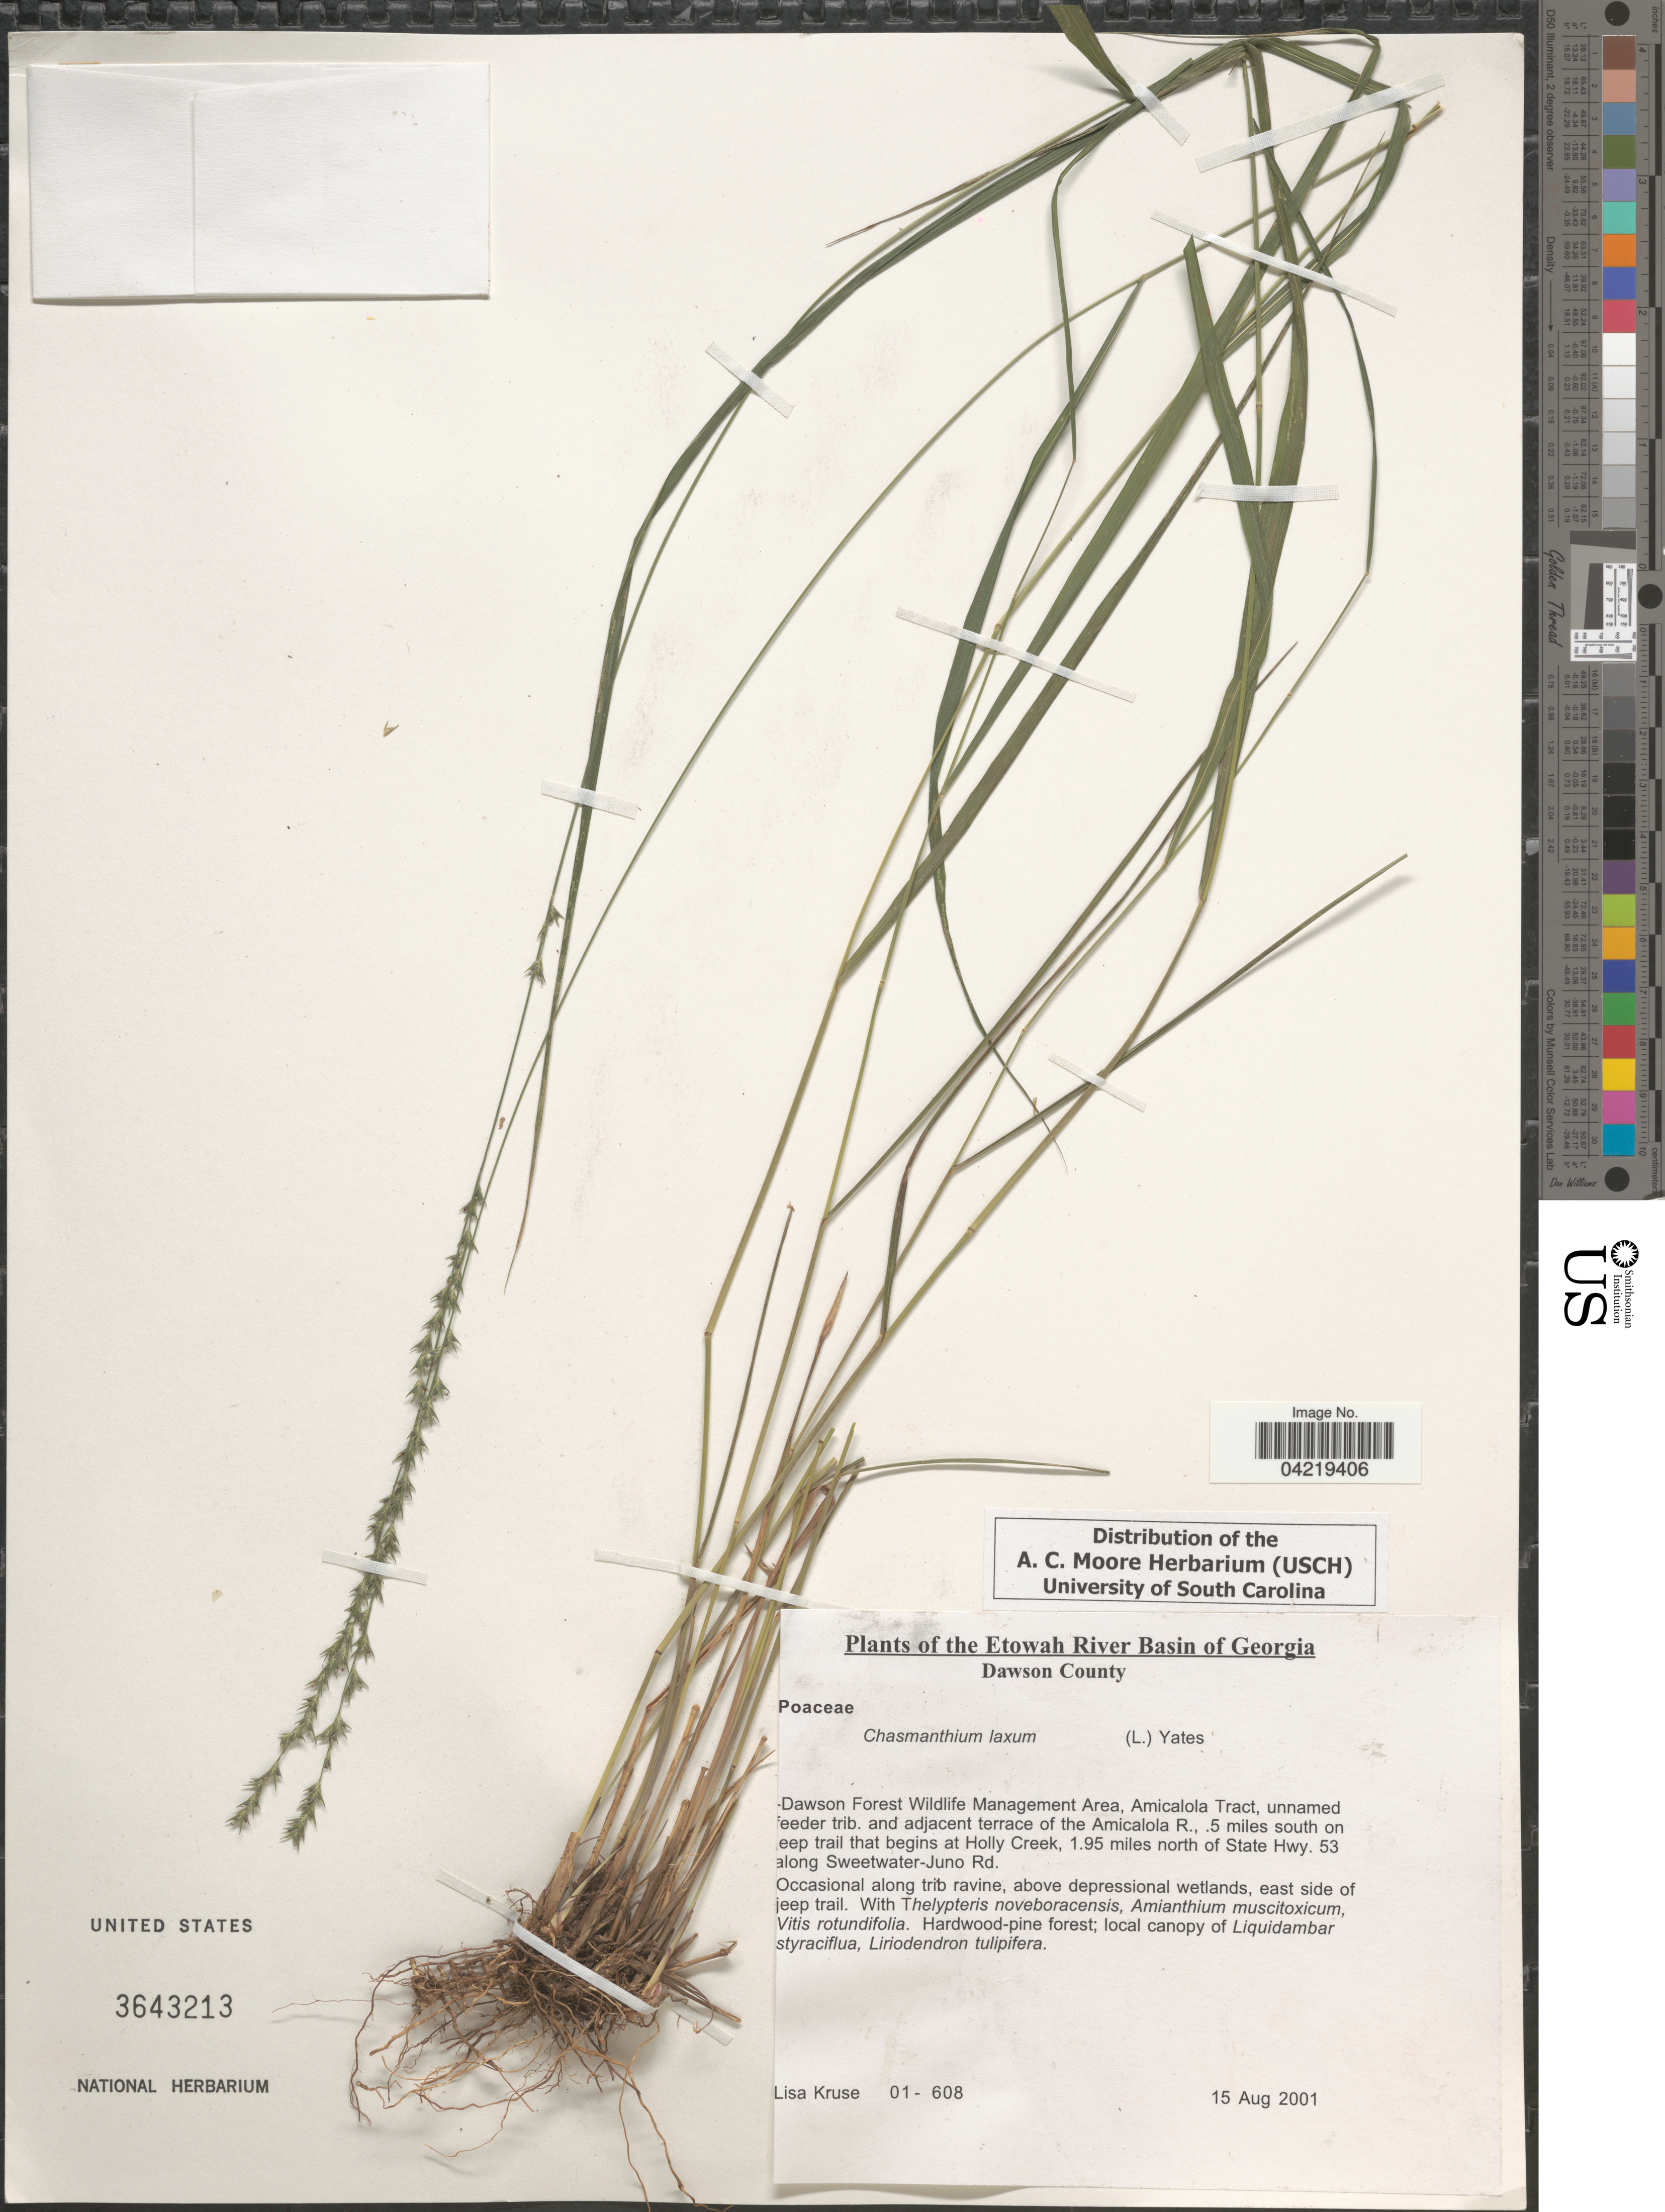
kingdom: Plantae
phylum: Tracheophyta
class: Liliopsida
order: Poales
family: Poaceae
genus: Chasmanthium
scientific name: Chasmanthium laxum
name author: (L.) H.O. Yates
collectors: L. Kruse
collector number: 01-608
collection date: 2001-08-15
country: United States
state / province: Georgia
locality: The Etowah River Basin of Georgia. Dawson County. Dawson Forest Wildlife Management Area, Amicalola Tract, unnamed feeder trib. and adjacent terrace of the Amicalola R., .5 miles south on jeep trail that begins at Holly Creek, 1.95 miles north of State Hwy. 53 along Sweetwater-Juno Rd.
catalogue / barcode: US 3643213